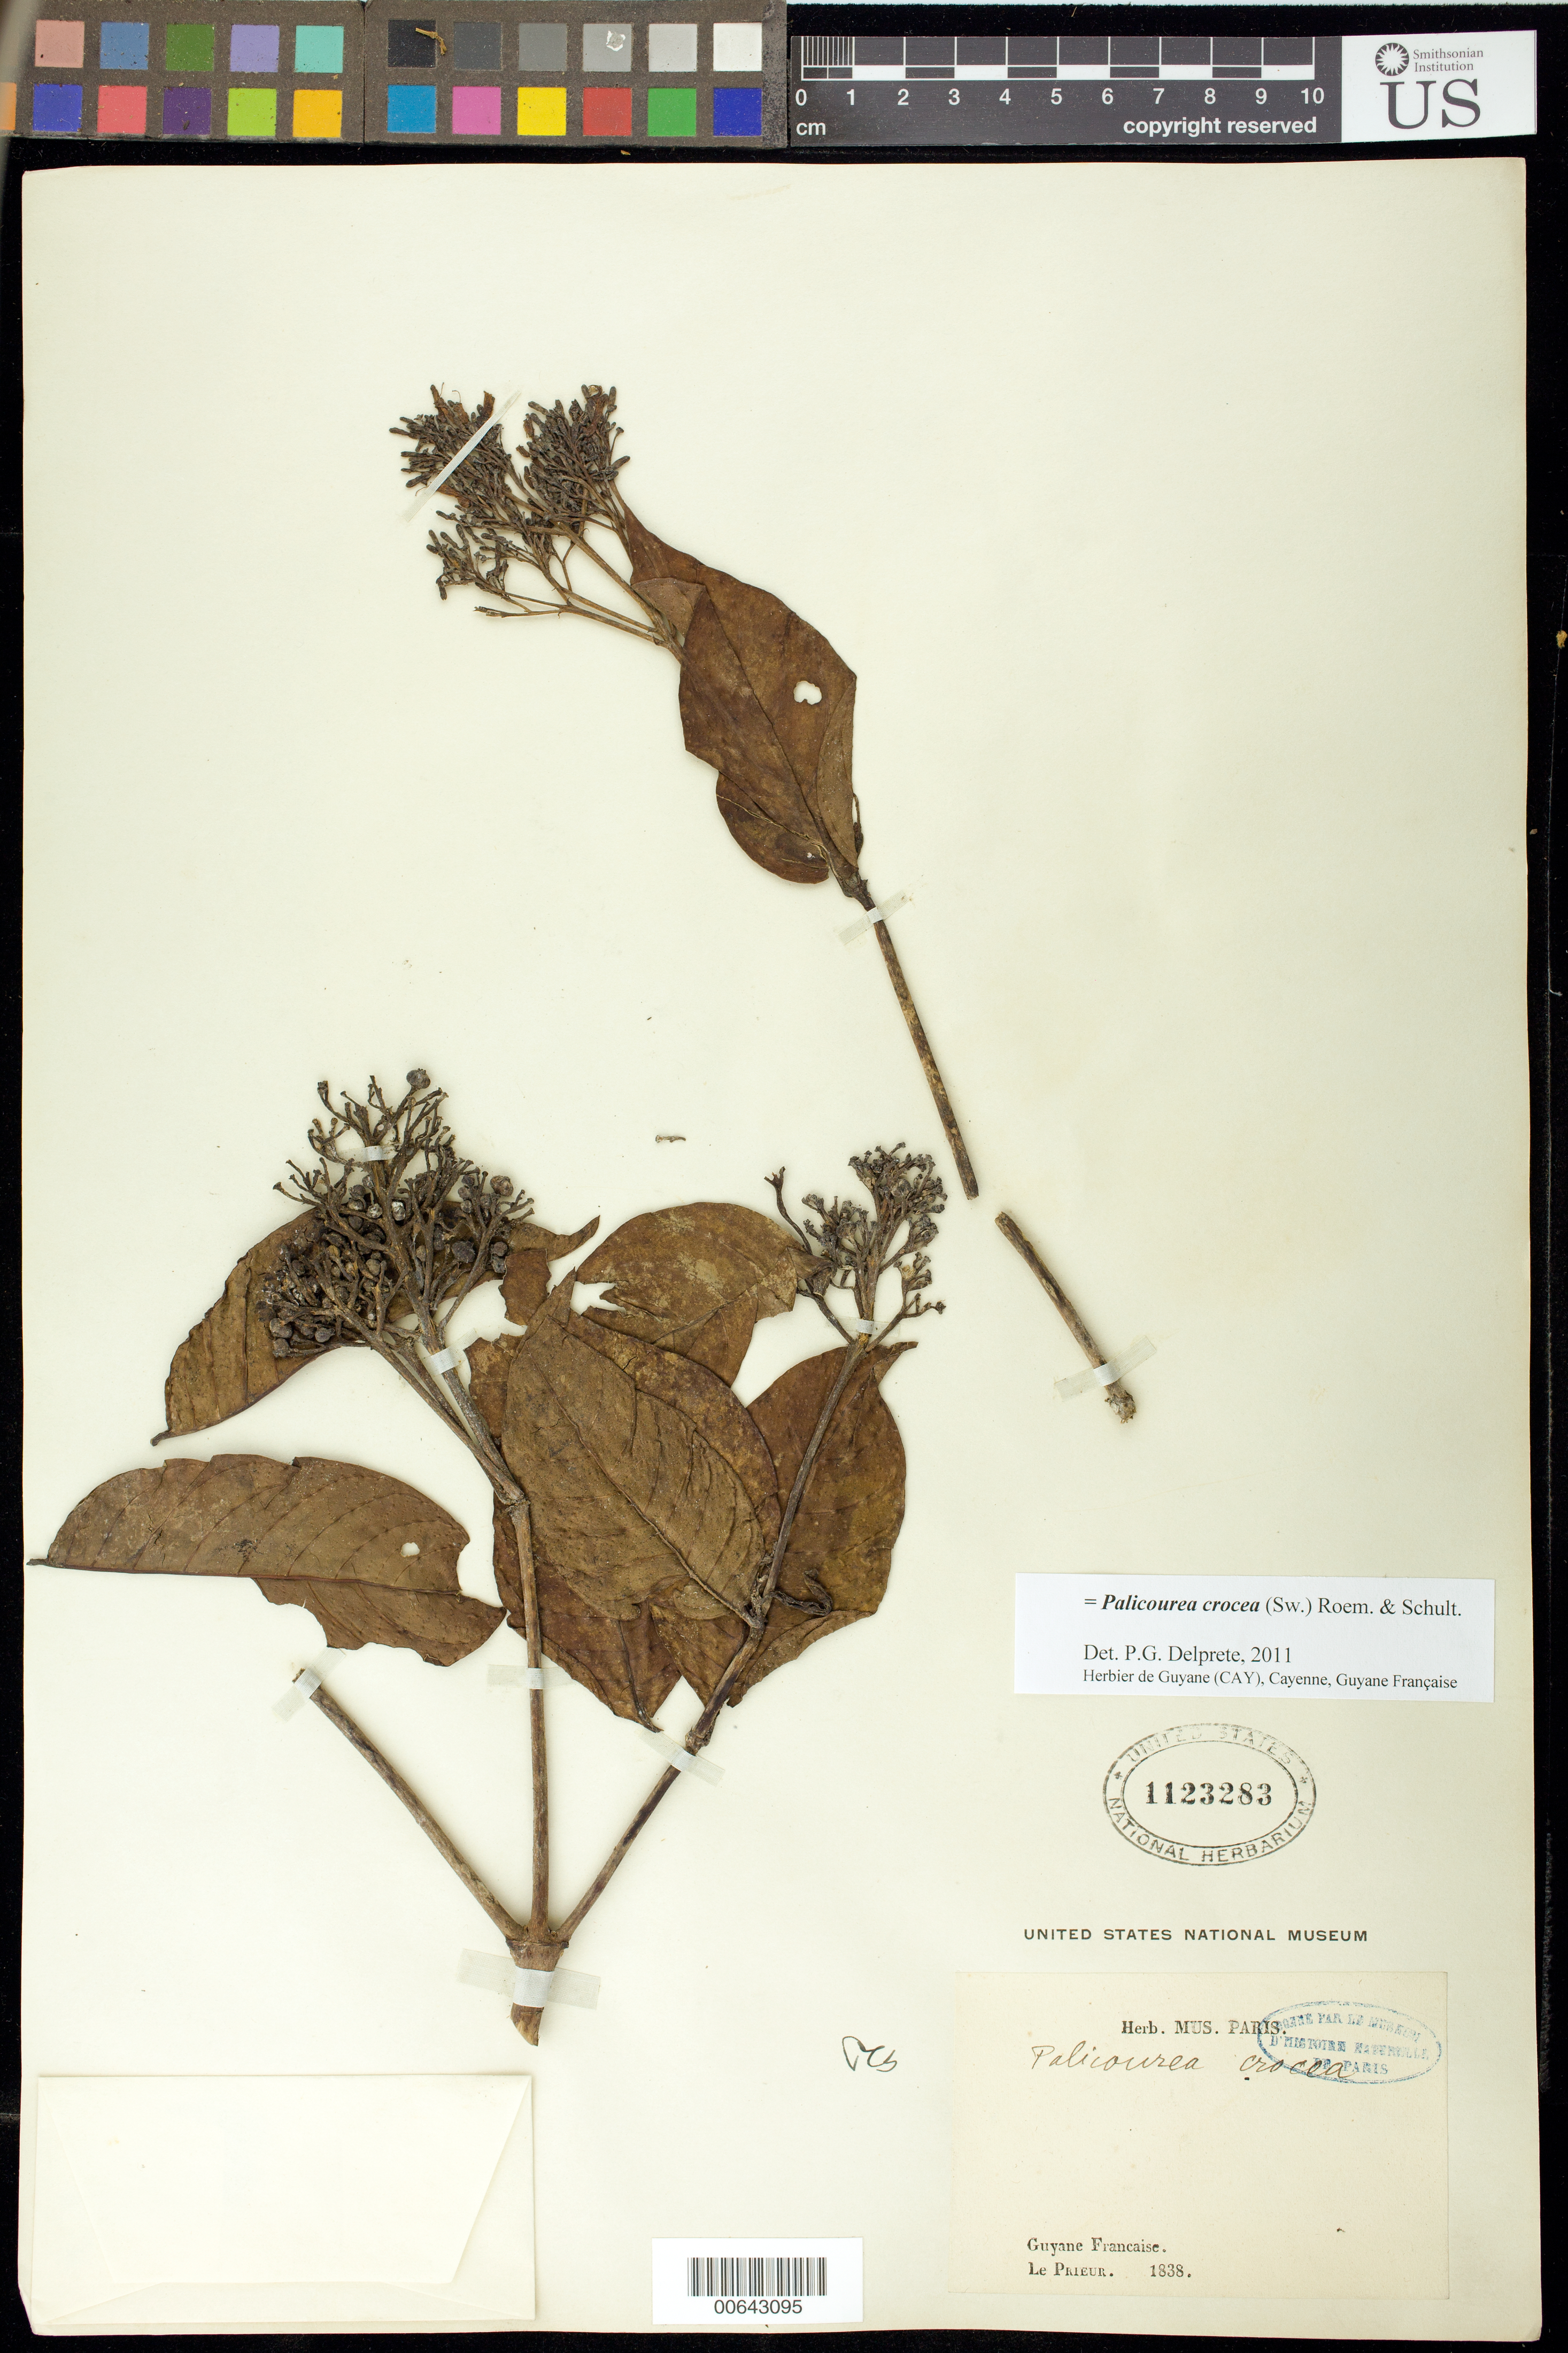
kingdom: Plantae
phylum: Tracheophyta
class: Magnoliopsida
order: Gentianales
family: Rubiaceae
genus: Palicourea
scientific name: Palicourea crocea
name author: (Sw.) Schult.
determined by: Delprete, P. G., Herb. de Guyane Cay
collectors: F. M. R. Leprieur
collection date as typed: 1838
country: French Guiana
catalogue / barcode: US 1123283